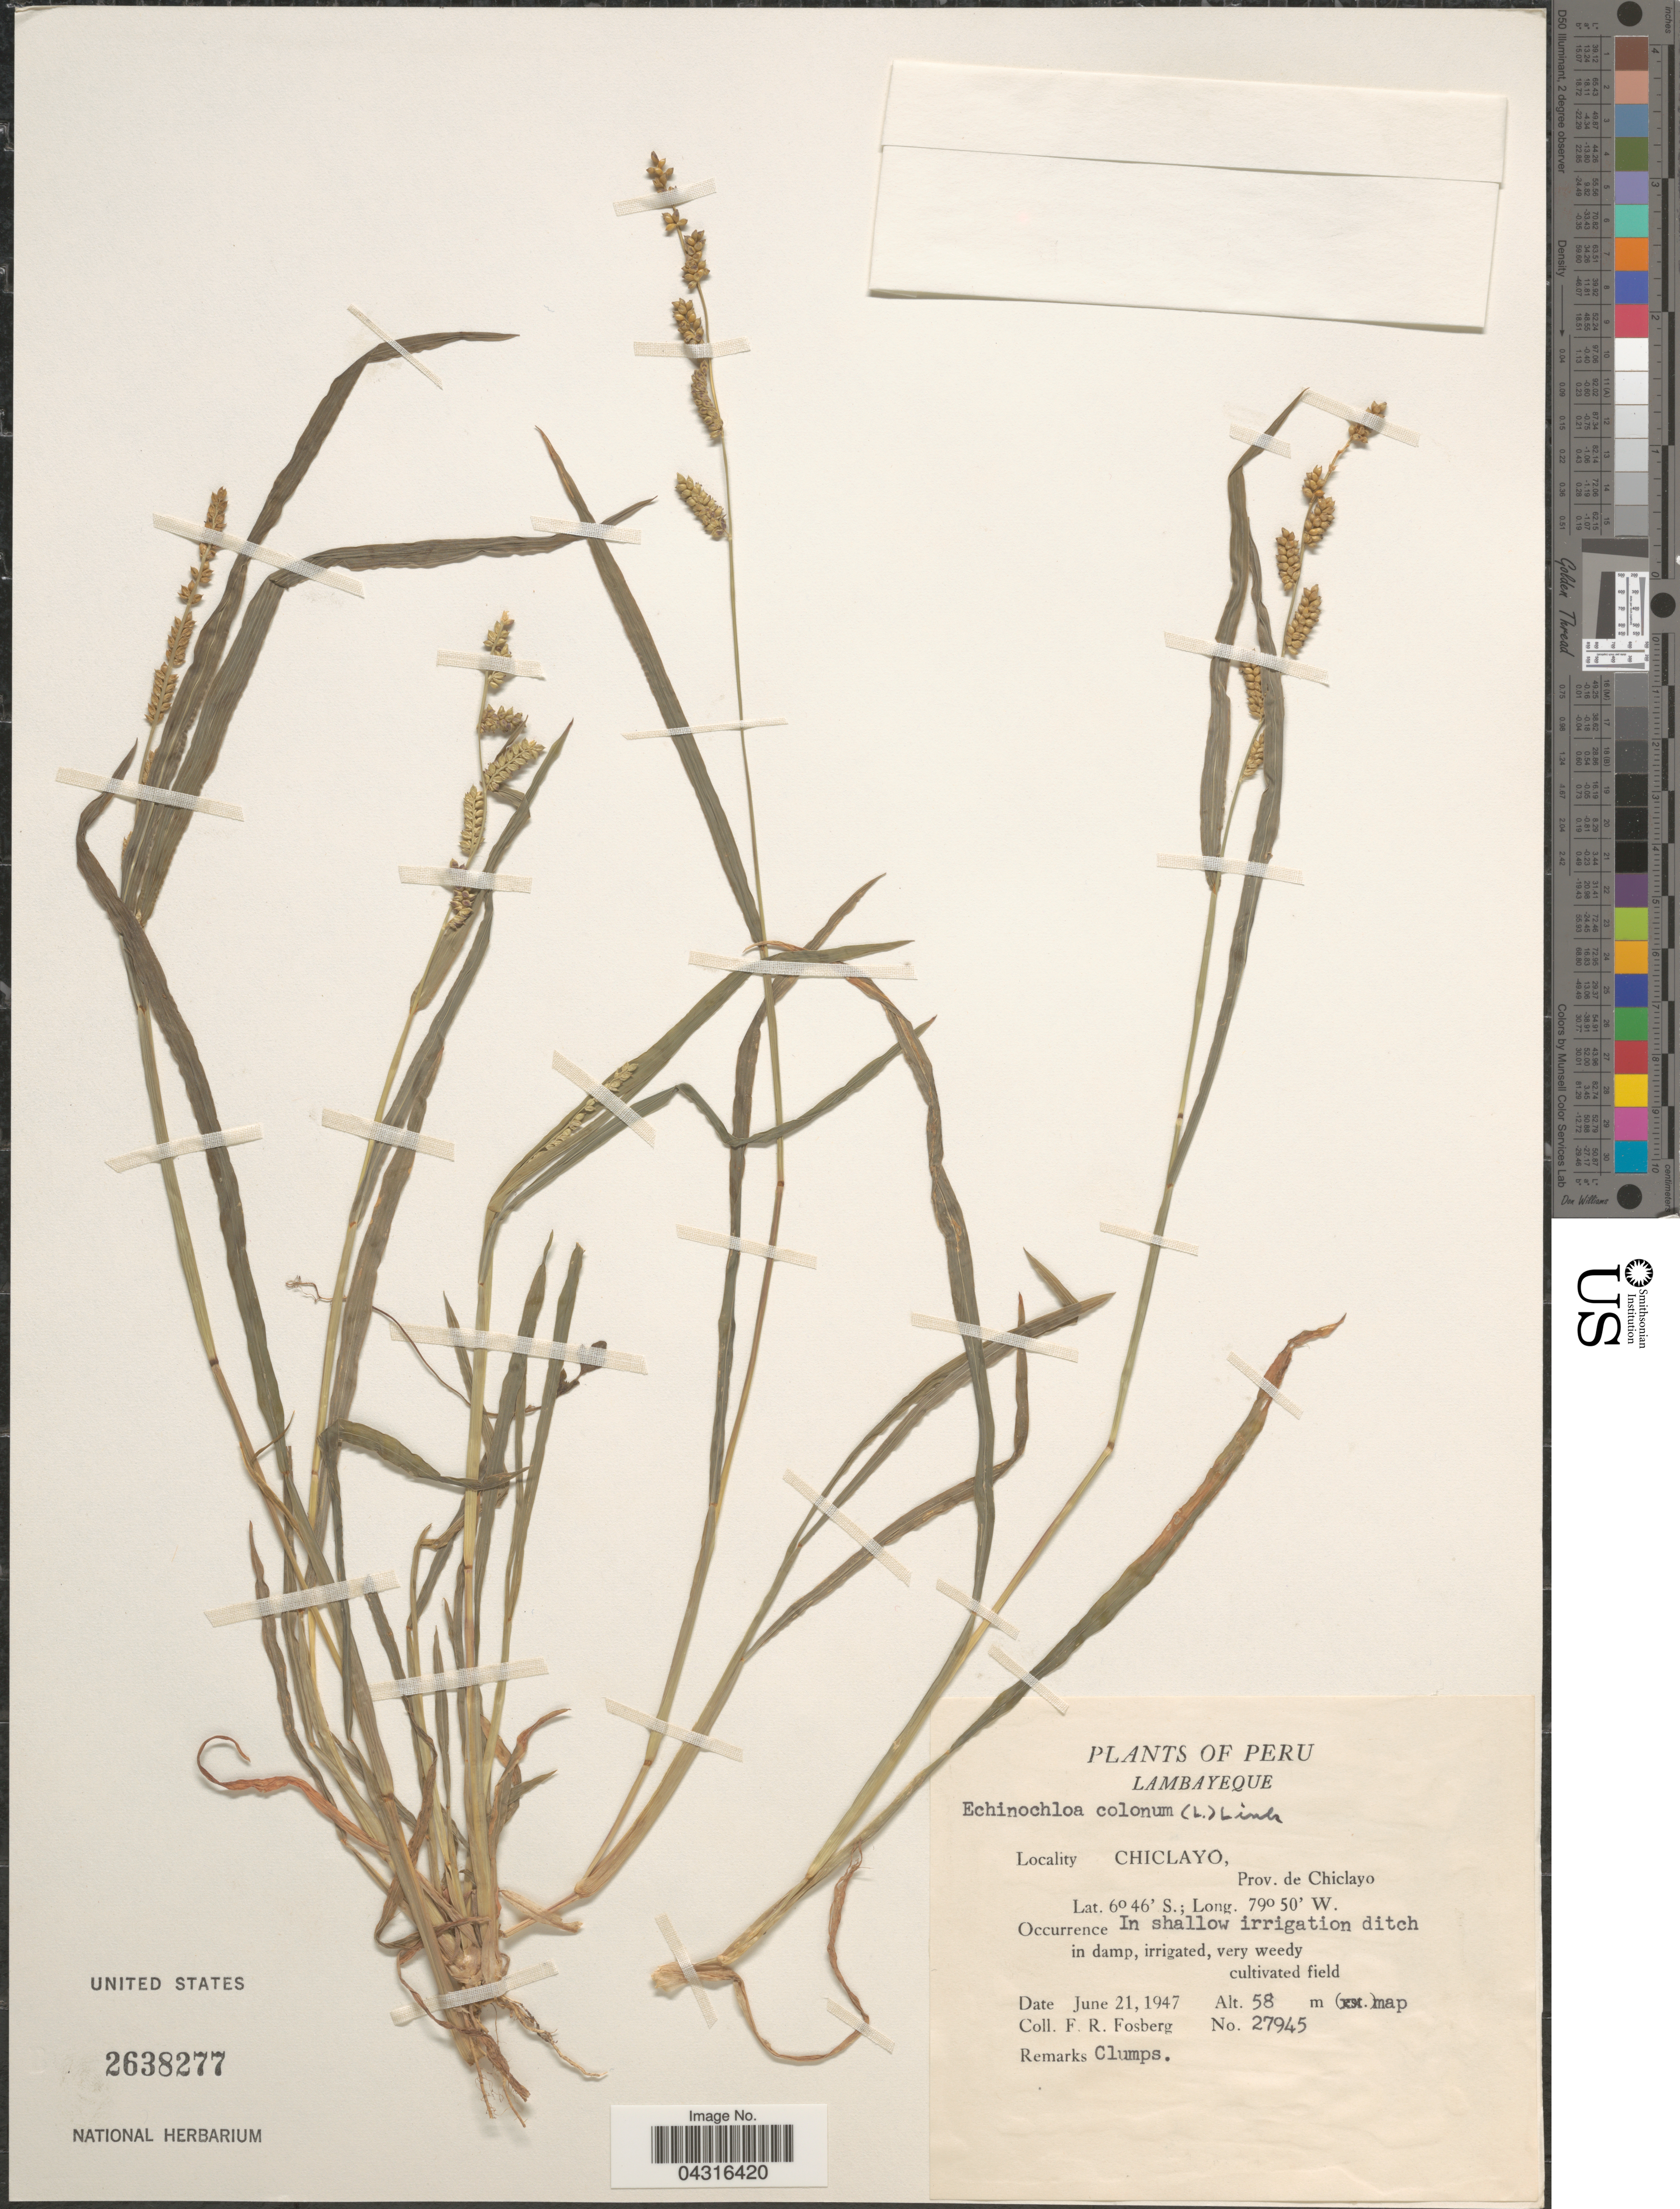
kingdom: Plantae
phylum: Tracheophyta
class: Liliopsida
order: Poales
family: Poaceae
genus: Echinochloa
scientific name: Echinochloa colona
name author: (L.) Link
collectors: F. R. Fosberg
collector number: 27945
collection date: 1947-06-21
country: Peru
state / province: Lambayeque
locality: Chiclayo, Prov. de Chiclayo.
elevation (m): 58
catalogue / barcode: US 2638277